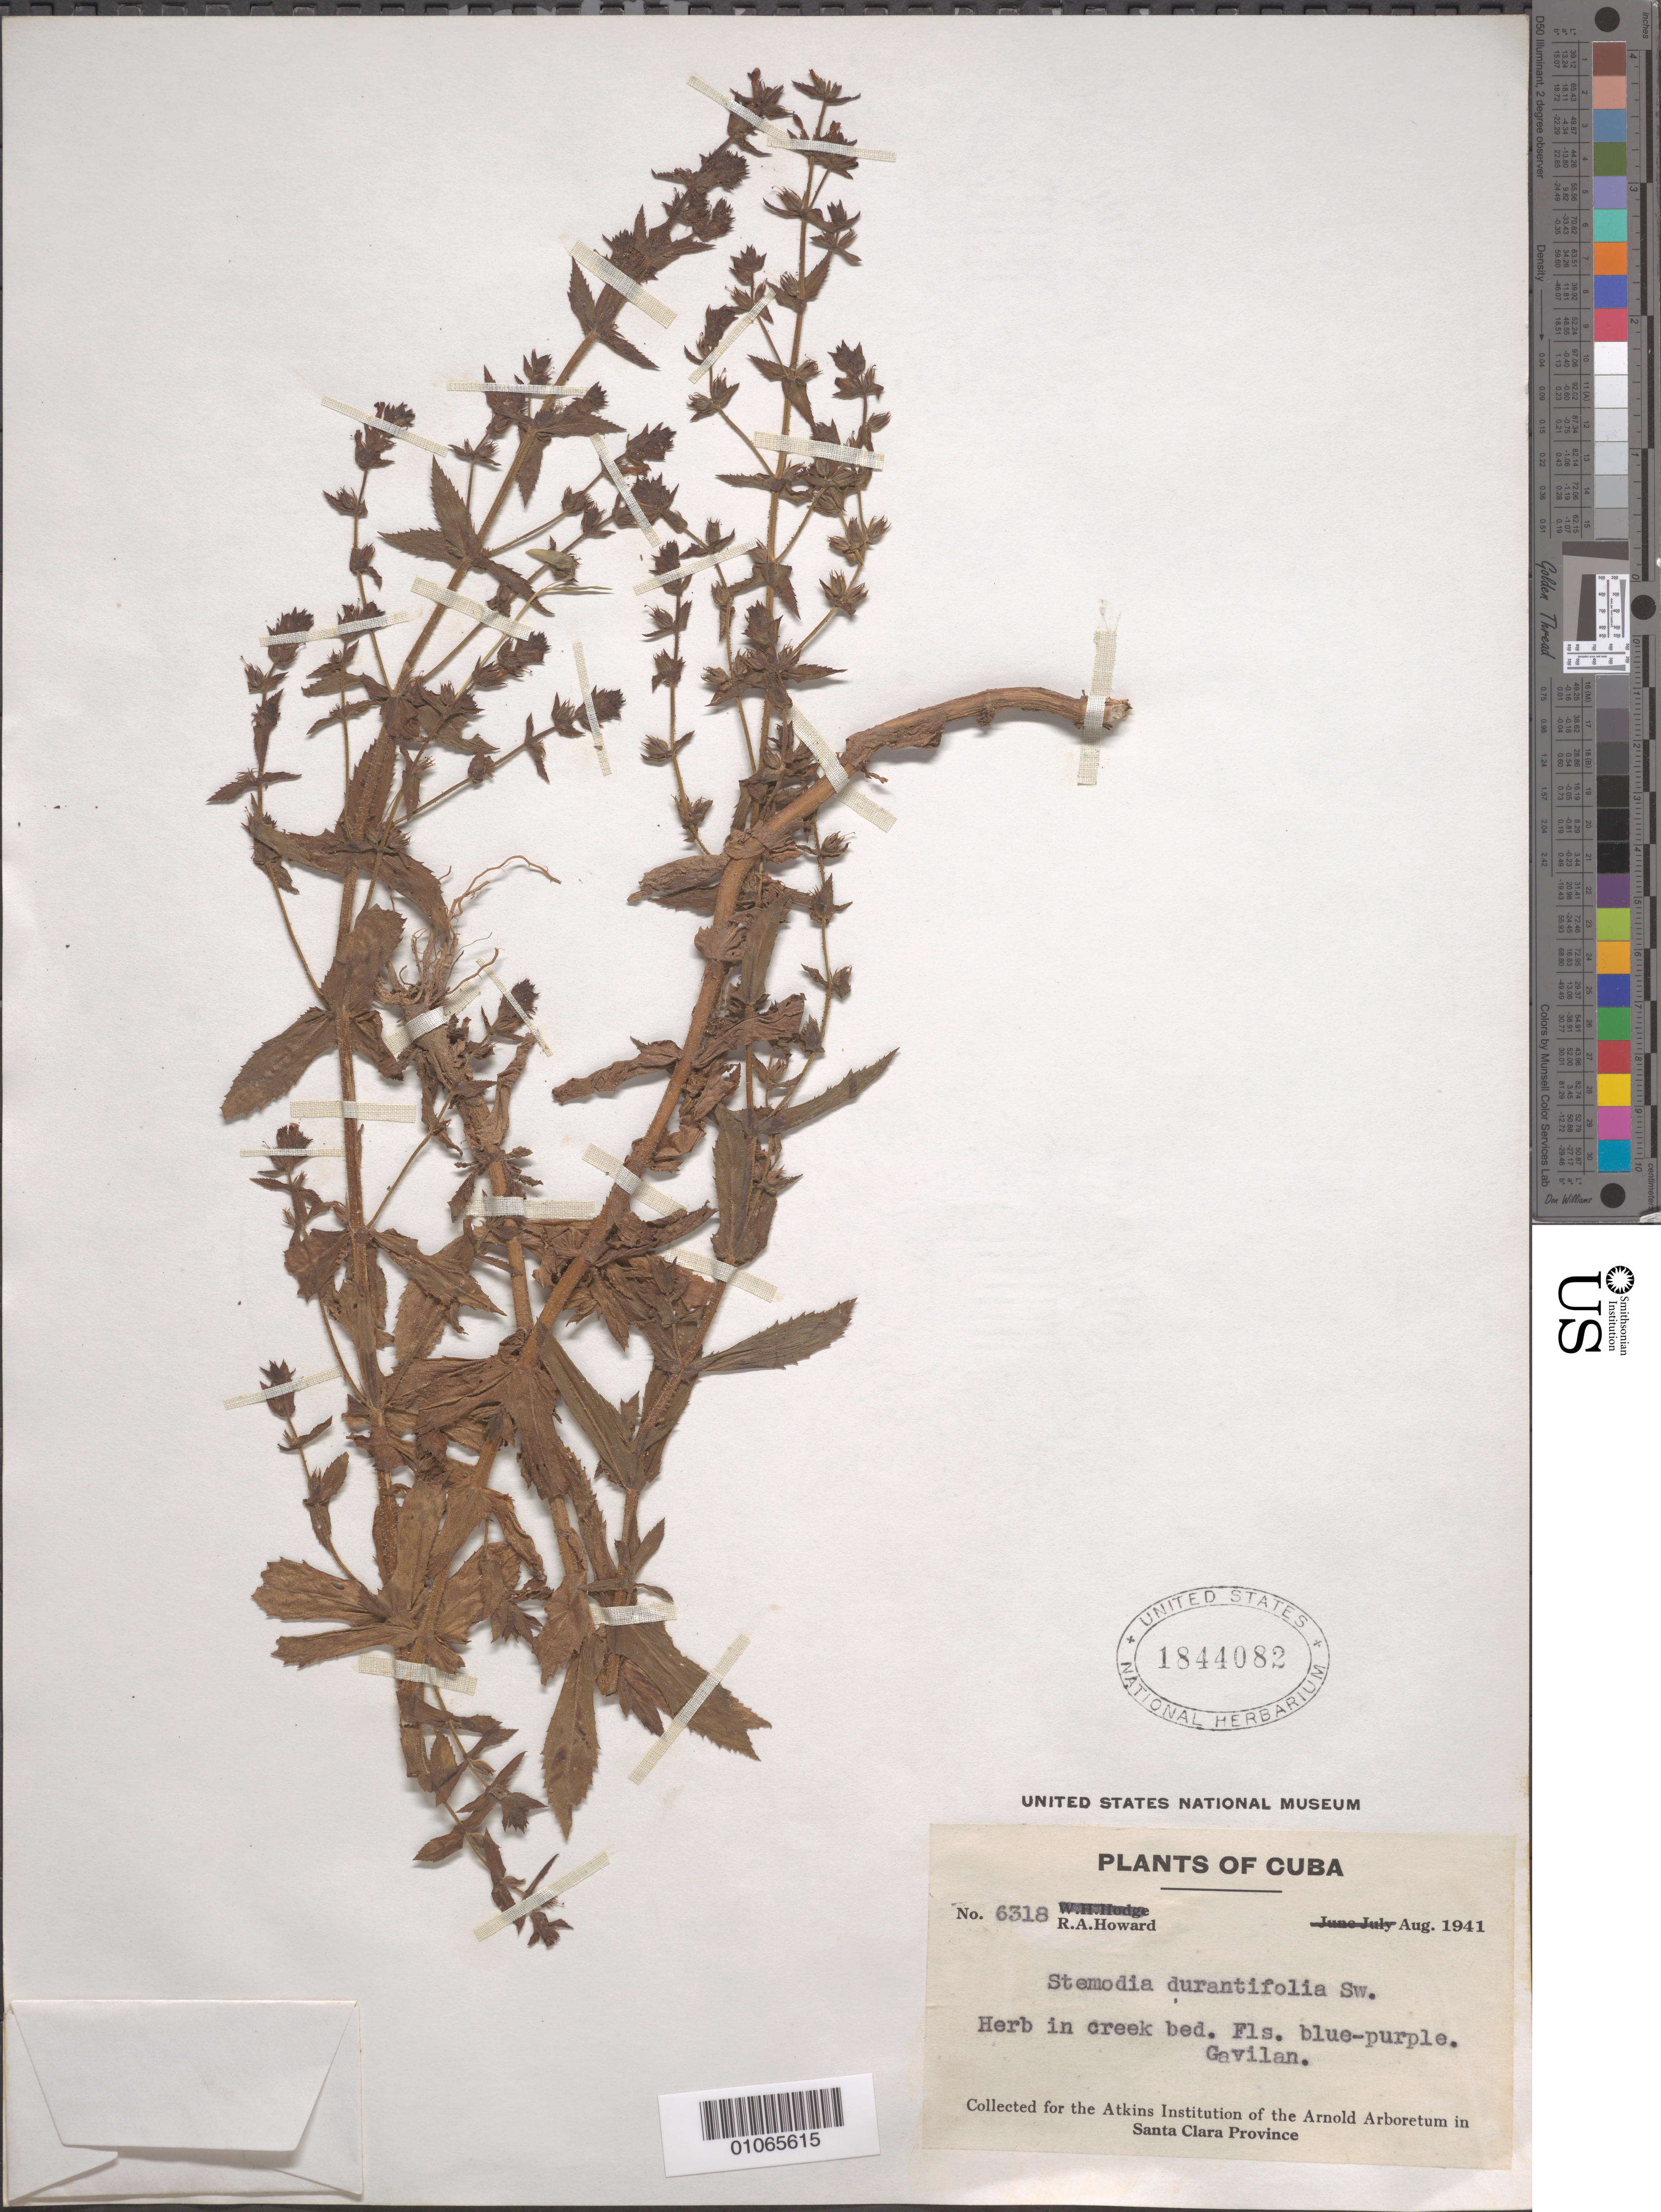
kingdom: Plantae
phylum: Tracheophyta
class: Magnoliopsida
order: Lamiales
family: Plantaginaceae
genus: Stemodia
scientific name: Stemodia durantifolia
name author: (L.) Sw.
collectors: R. A. Howard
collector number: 6318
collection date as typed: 01 Aug 1941 to 31 Aug 1941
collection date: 1941-08-01/1941-08-31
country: Cuba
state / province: Villa Clara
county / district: Santa Clara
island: Cuba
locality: In creek bed Gavilan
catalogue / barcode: US 1844082